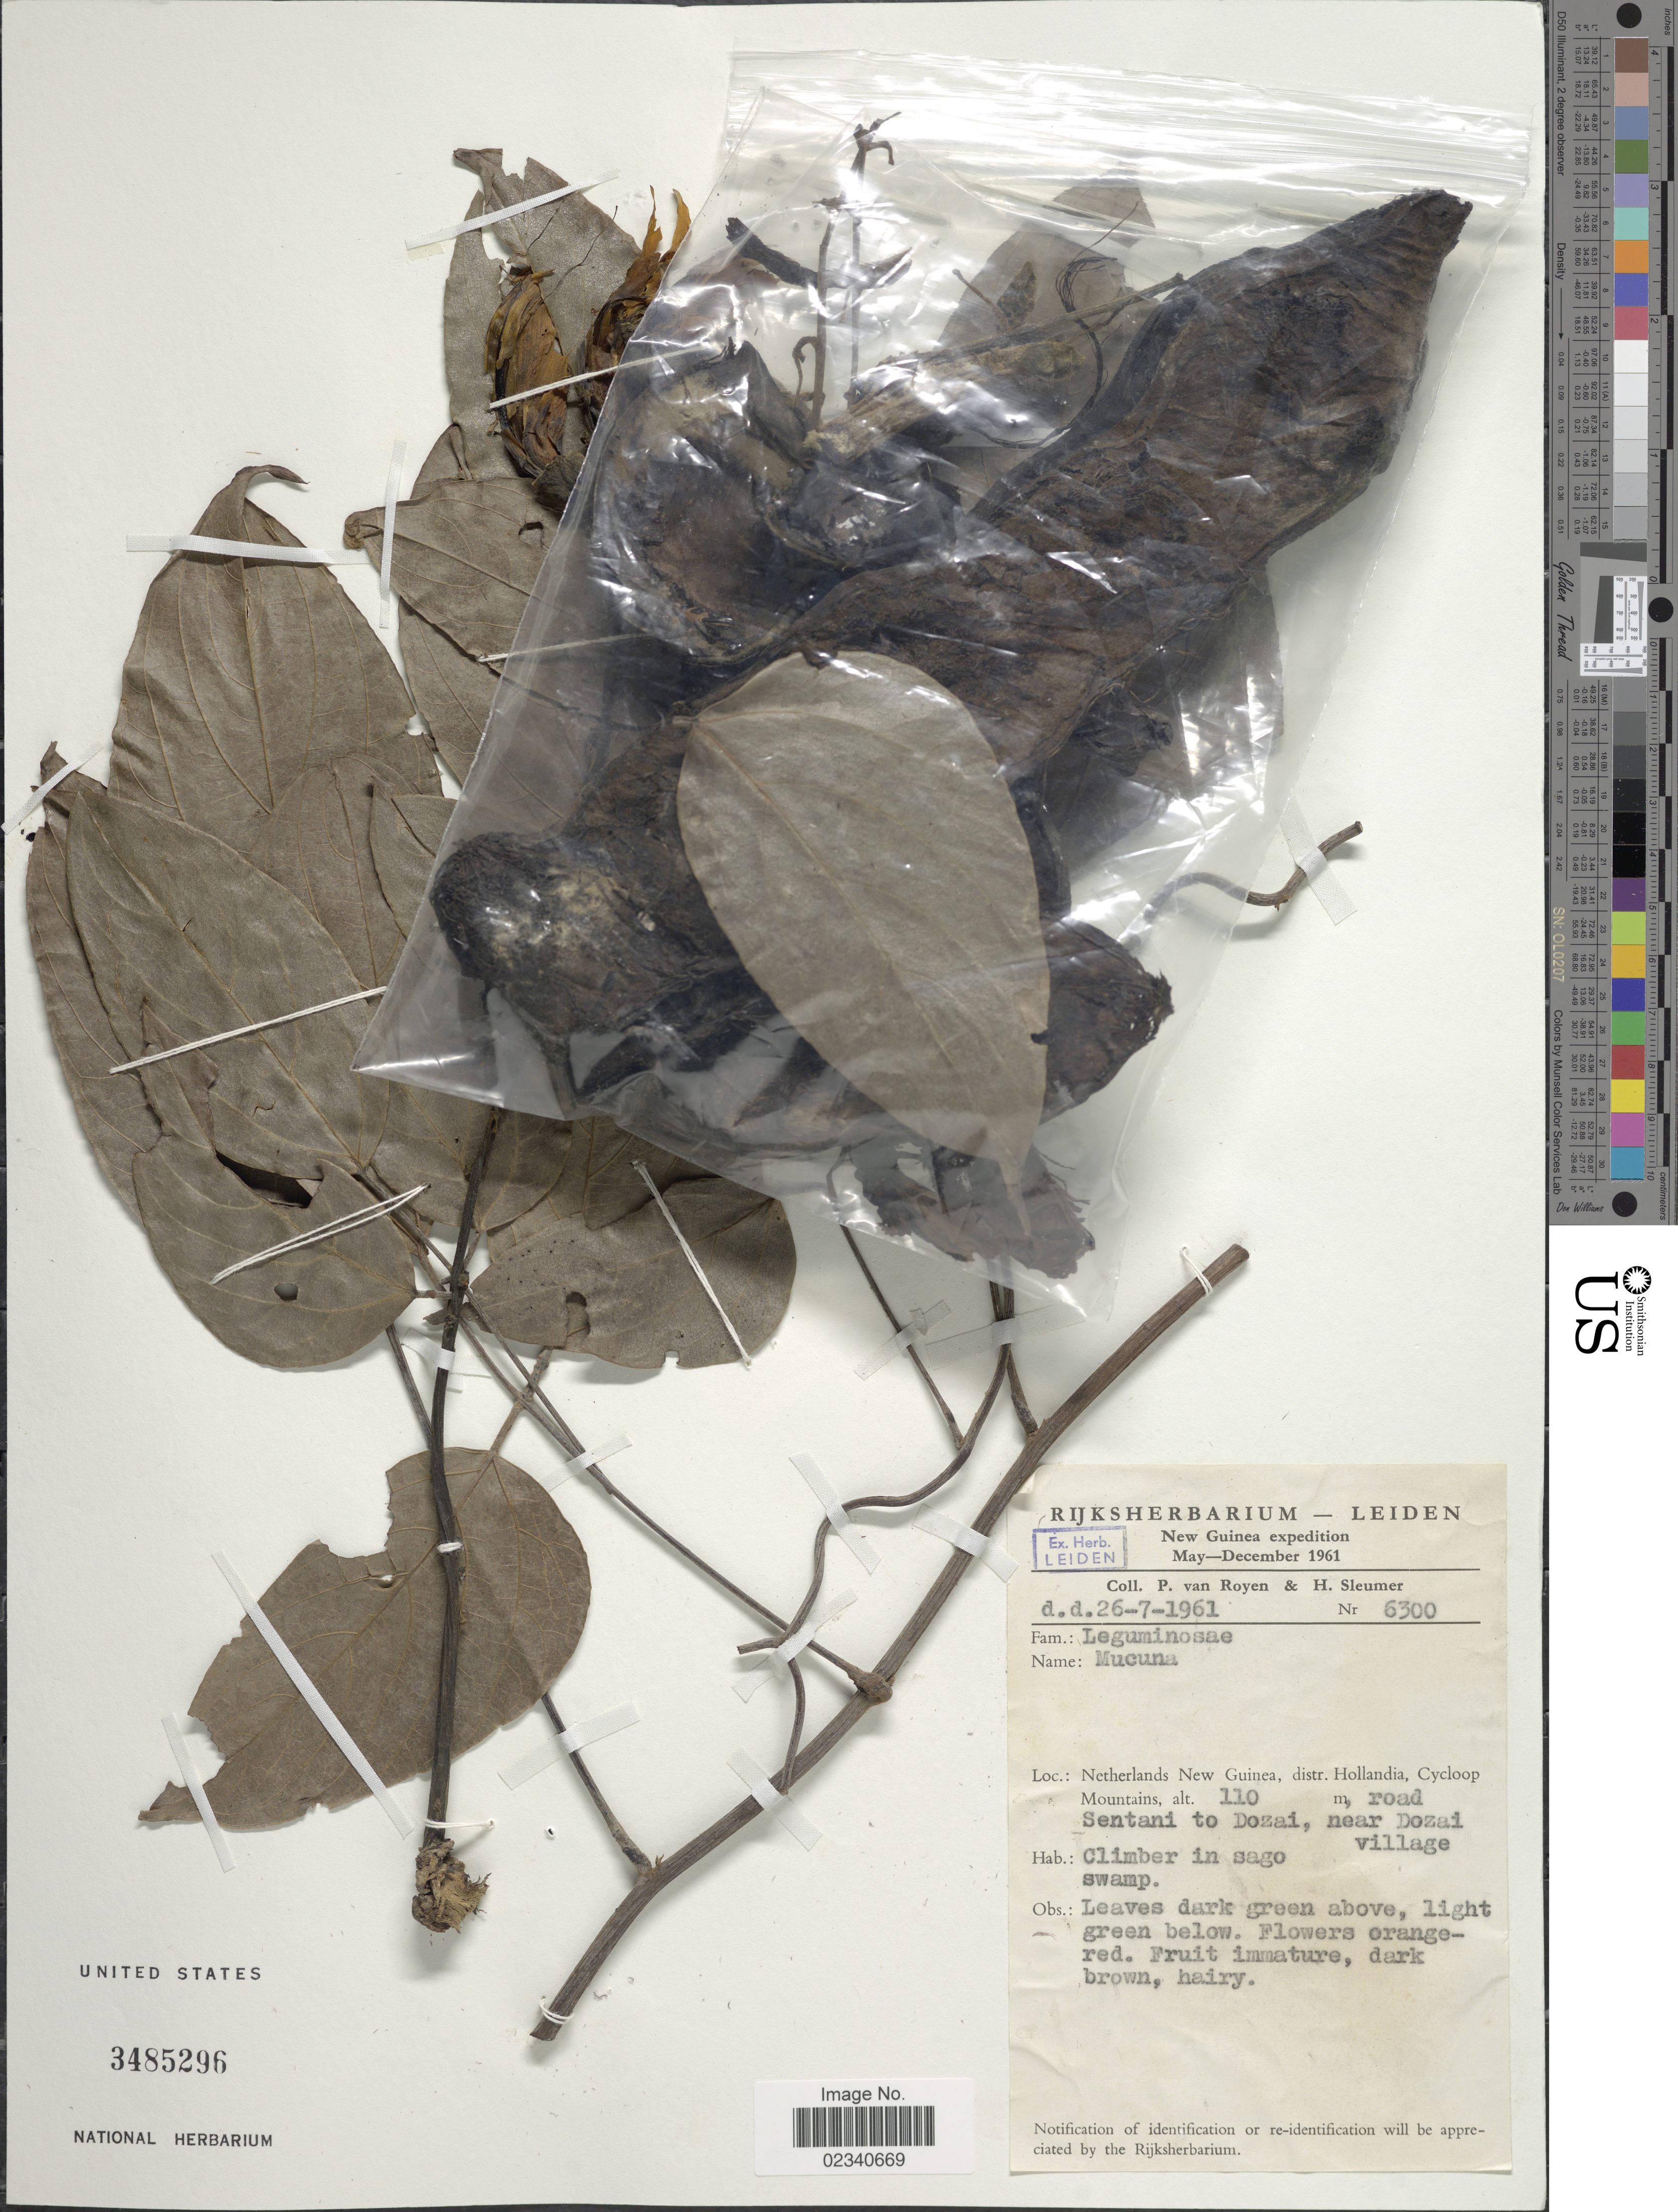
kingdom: Plantae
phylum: Tracheophyta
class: Magnoliopsida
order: Fabales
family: Fabaceae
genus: Mucuna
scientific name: Mucuna sp.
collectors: P. van Royen & H. O. Sleumer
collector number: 6300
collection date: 1961-07-26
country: Indonesia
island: New Guinea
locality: Netherlands New Guinea, distr. Hollandia, Cycloop Mountains. road Sentani to Dozai, near Dozai village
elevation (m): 110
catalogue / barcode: US 3485296